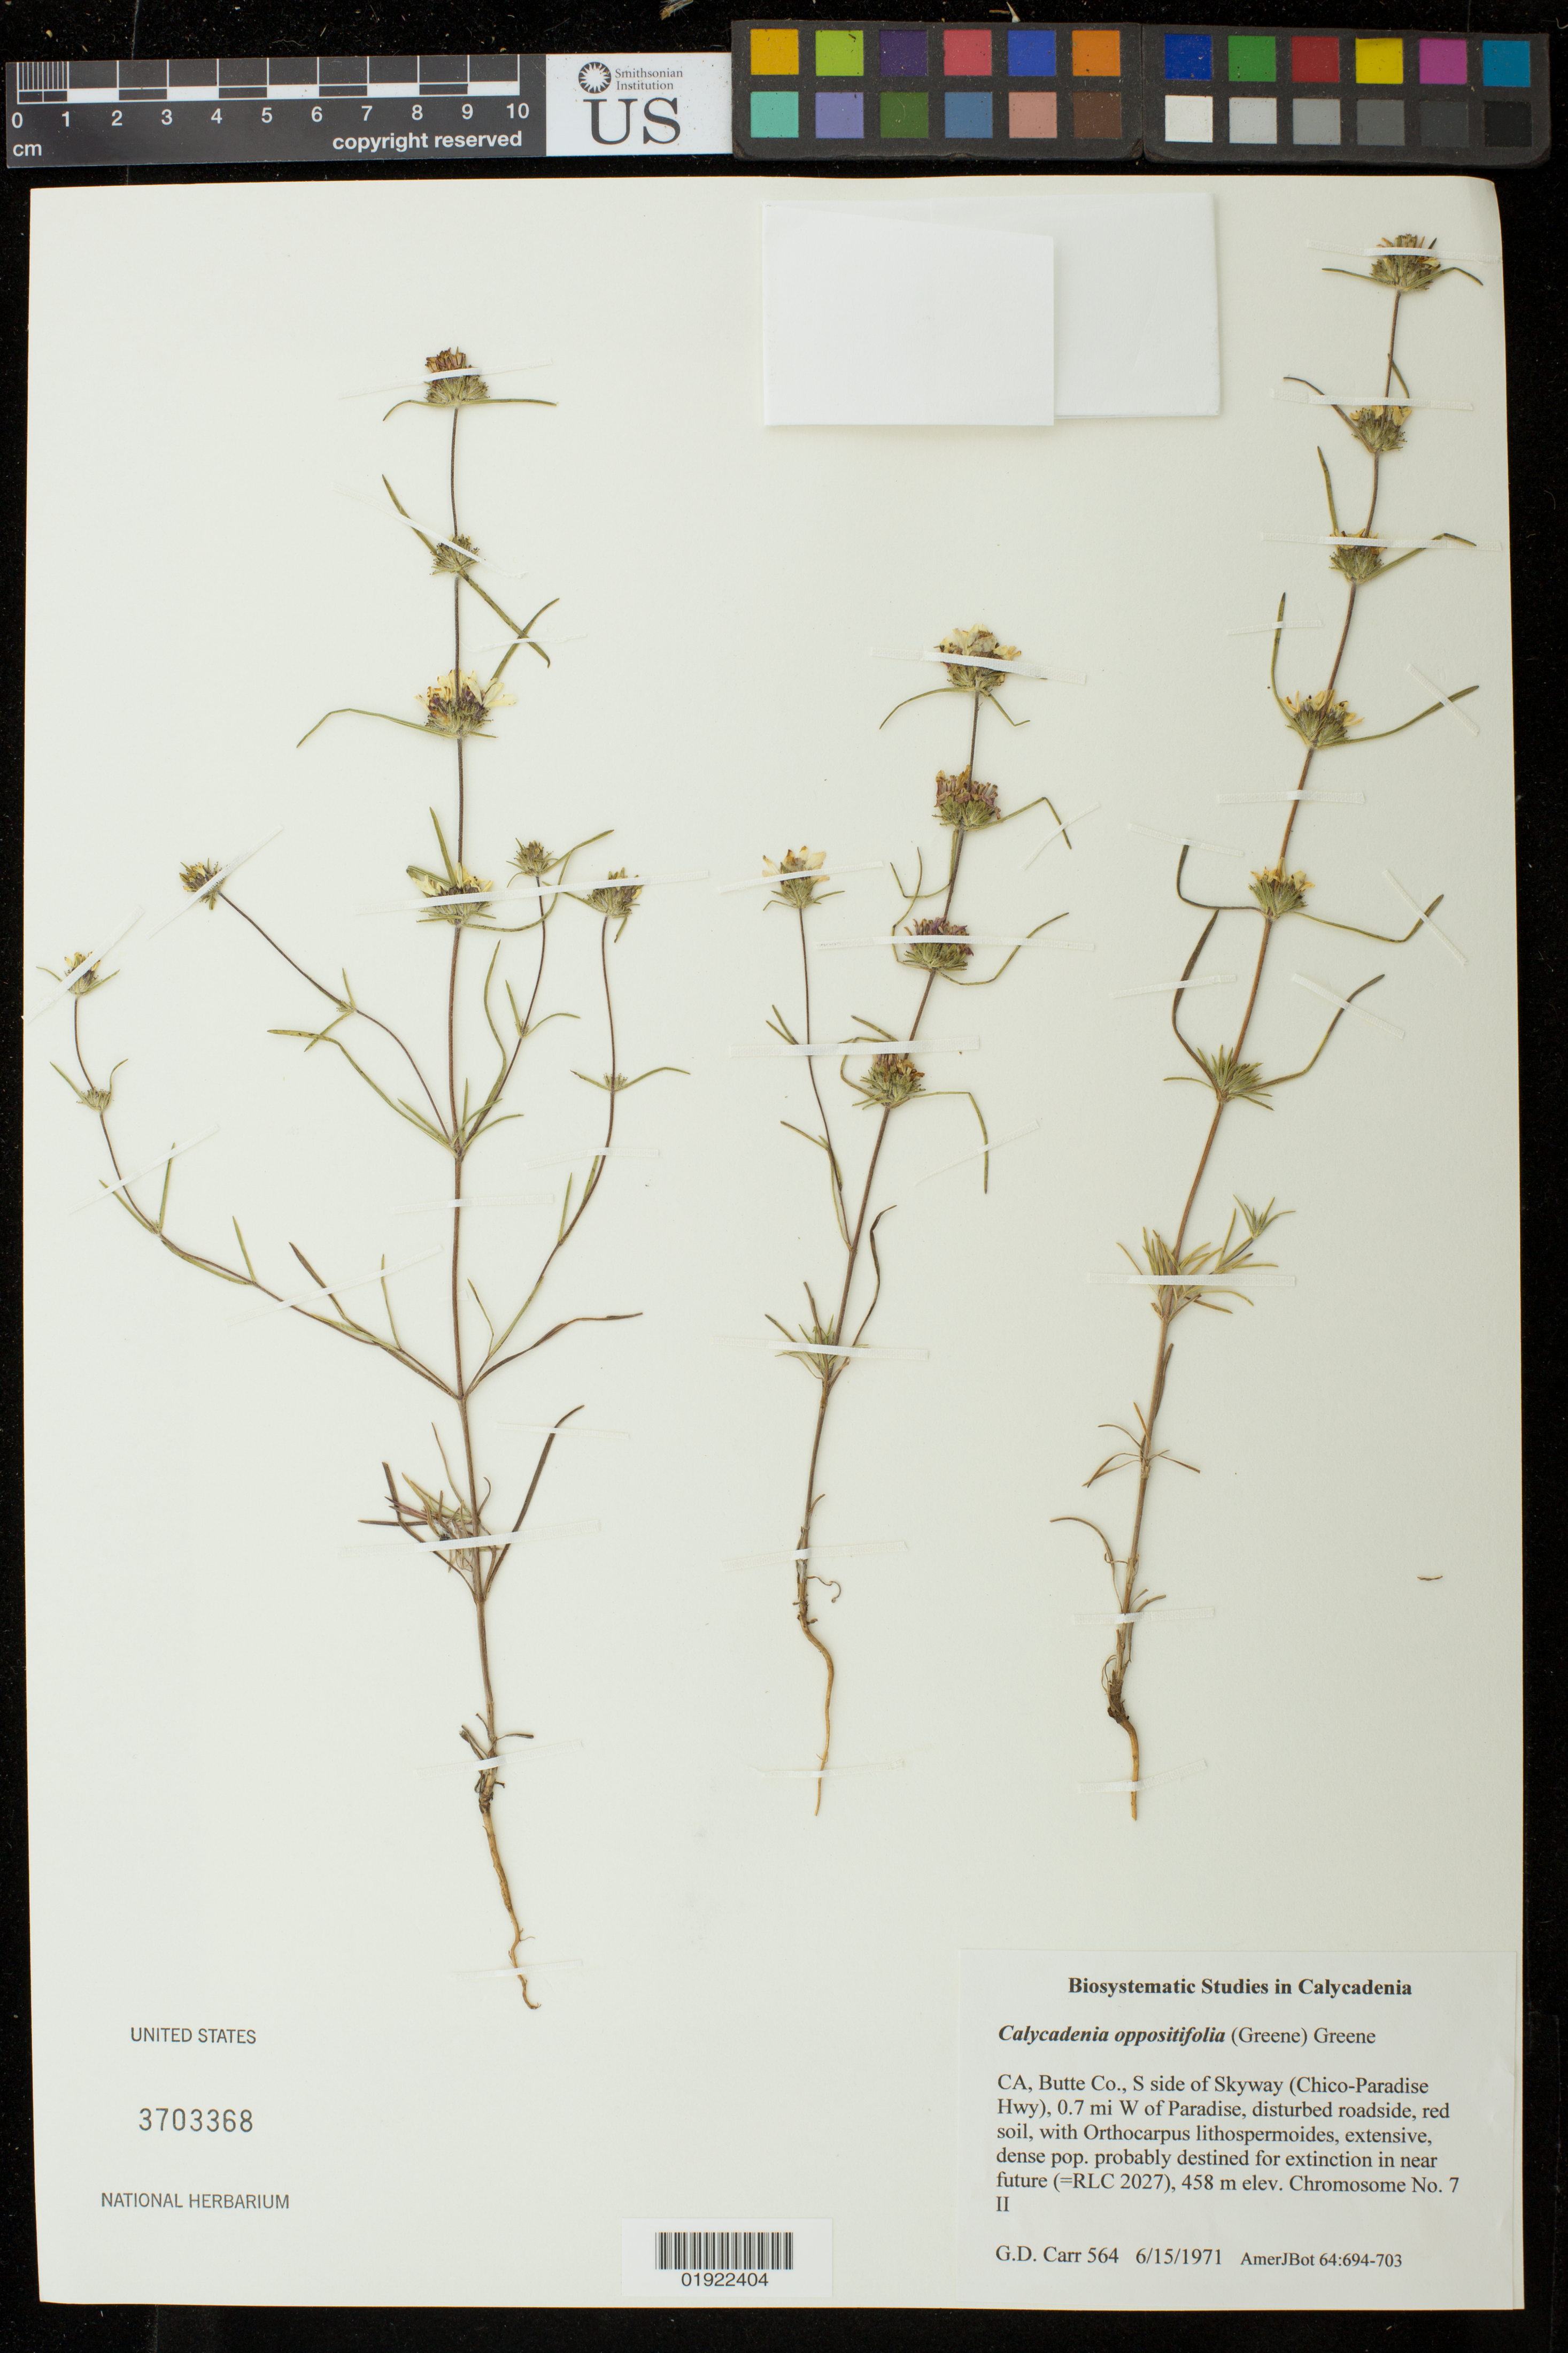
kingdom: Plantae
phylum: Tracheophyta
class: Magnoliopsida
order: Asterales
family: Asteraceae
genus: Calycadenia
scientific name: Calycadenia oppositifolia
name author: (Greene) Greene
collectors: G. Carr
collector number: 564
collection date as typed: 6/15/1971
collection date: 1971-06-15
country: United States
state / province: California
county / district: Butte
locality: S side of Skyway (Chico-Paradise Hwy), 0.7 mi W of Paradise, roadside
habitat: disturbed roadside, red soil, with Orthocarpus lithospermoides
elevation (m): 458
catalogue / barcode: US 3703368